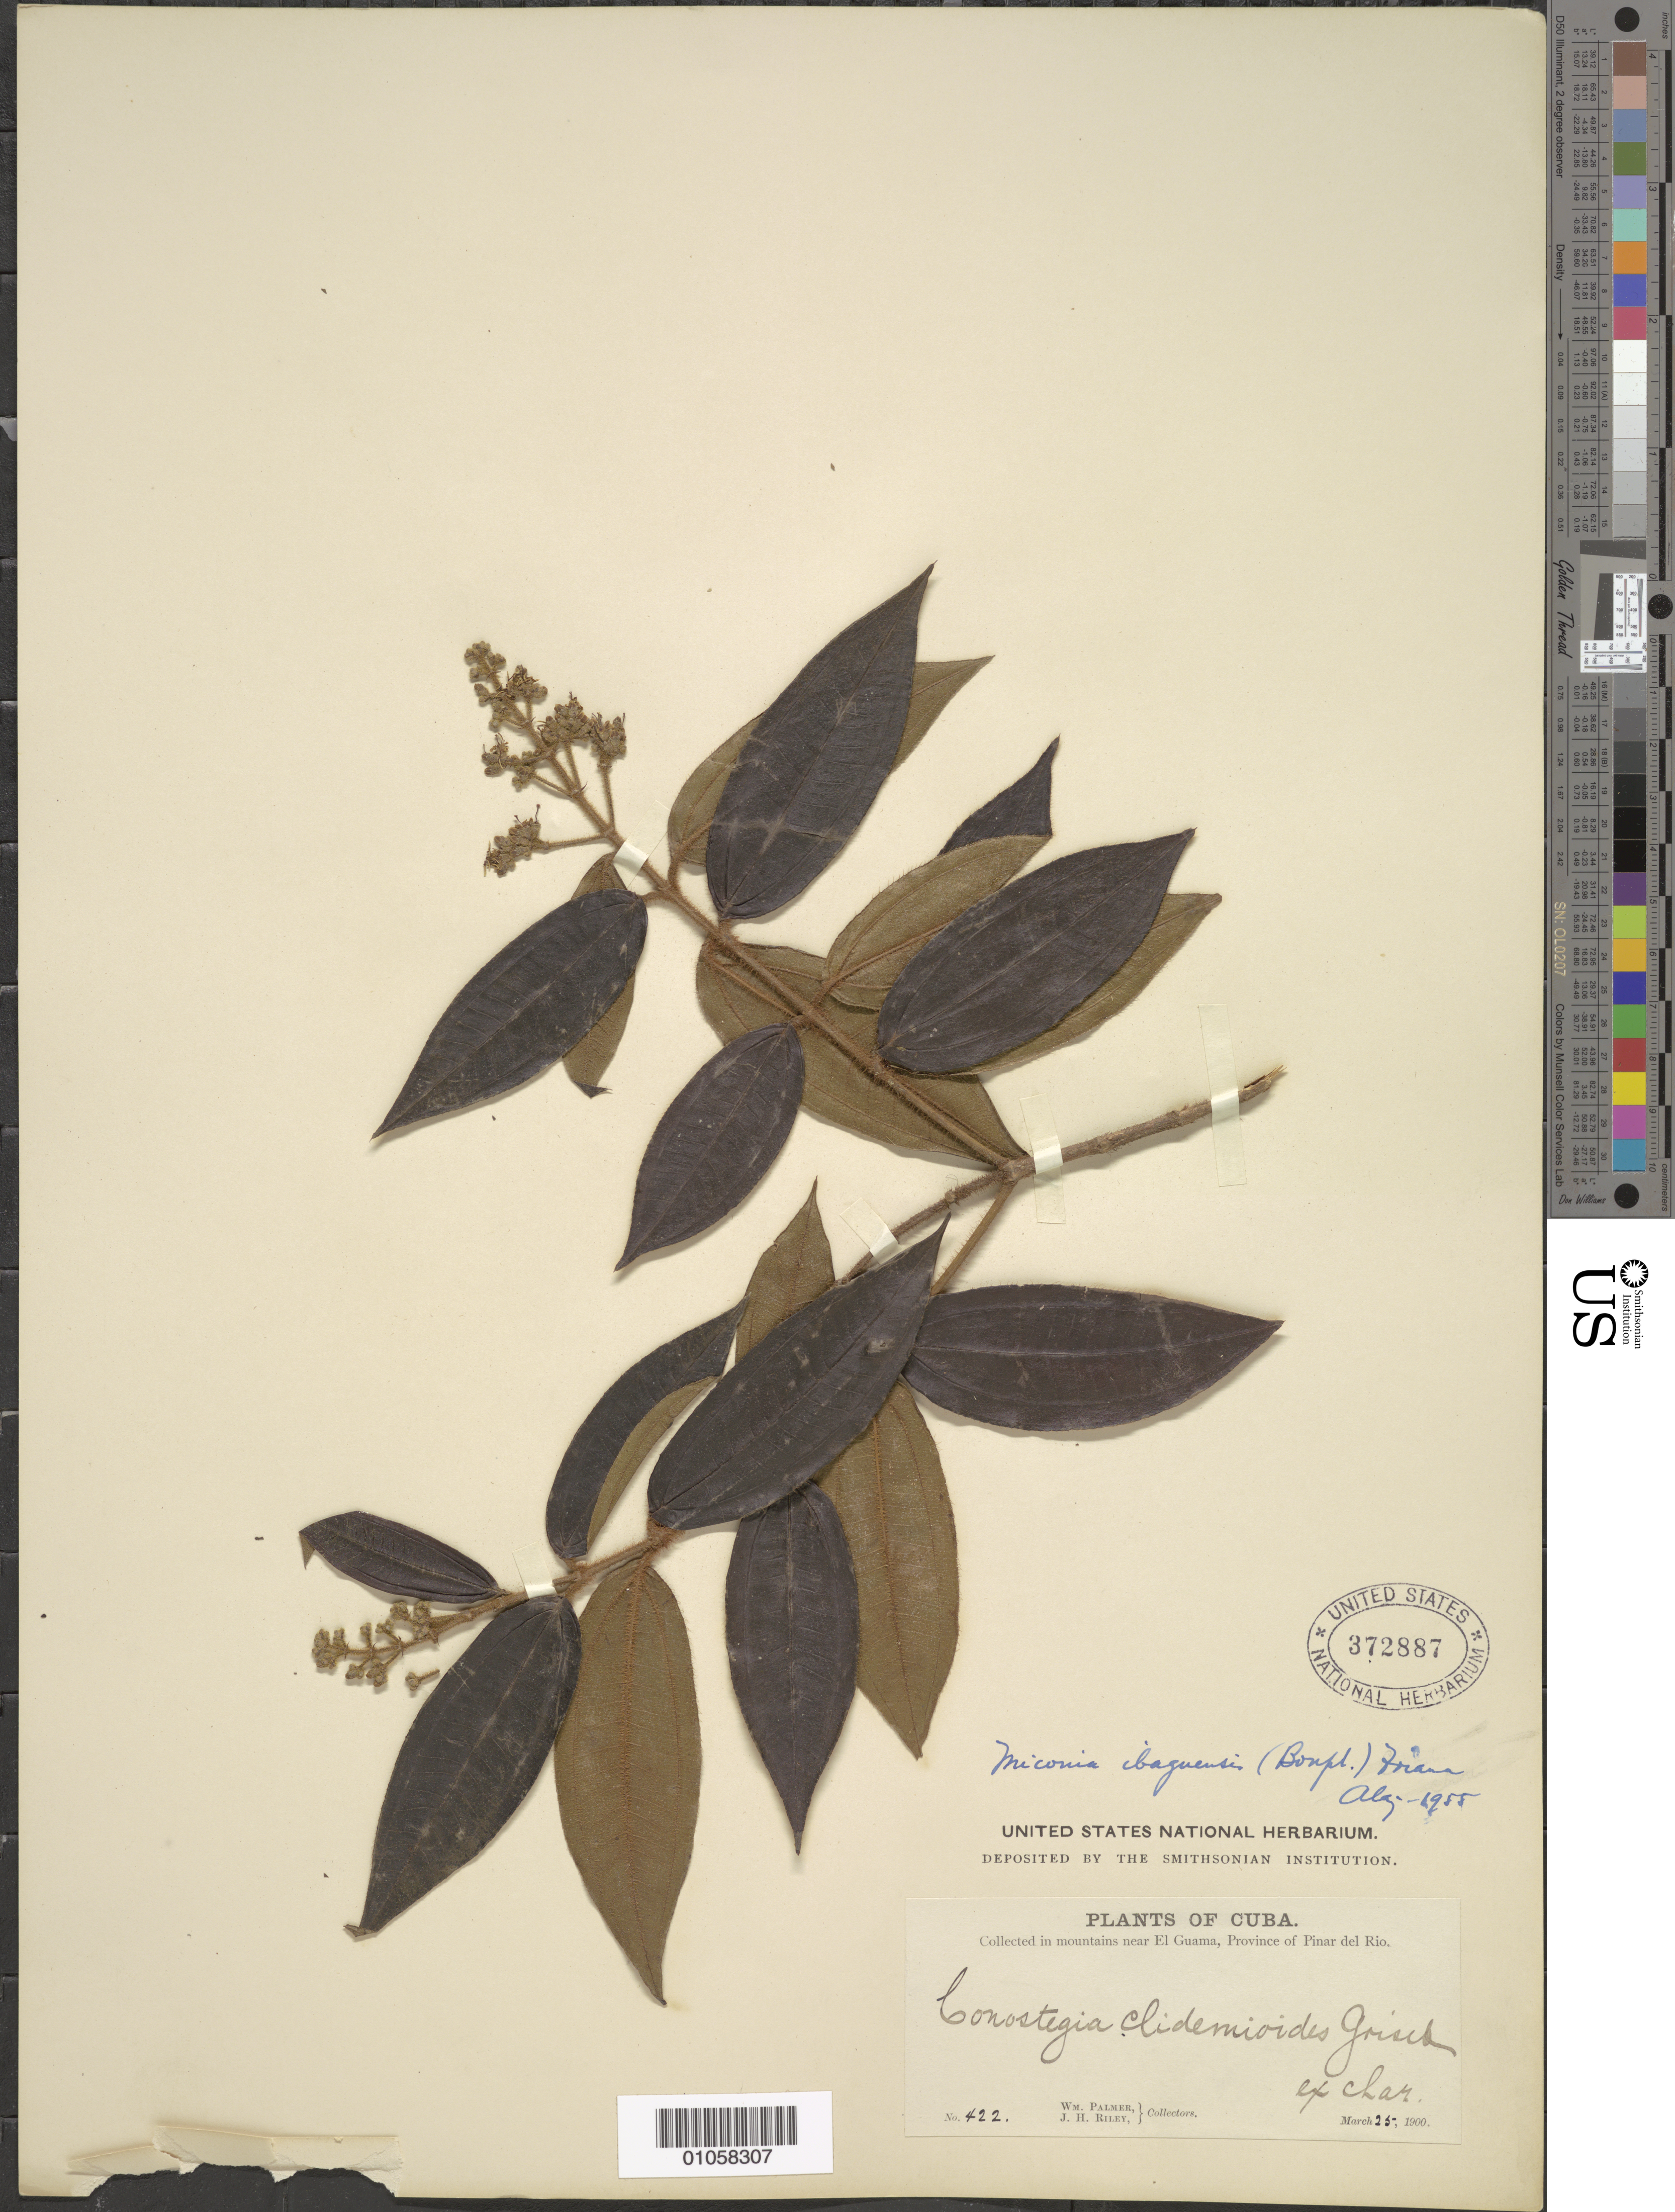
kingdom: Plantae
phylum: Tracheophyta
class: Magnoliopsida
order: Myrtales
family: Melastomataceae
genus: Miconia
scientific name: Miconia ibaguensis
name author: (Bonpl.) Triana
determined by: Liogier, Alain H.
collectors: W. Palmer & J. H. Riley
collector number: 422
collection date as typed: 25 Mar 1900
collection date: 1900-03-25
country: Cuba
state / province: Pinar del Río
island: Cuba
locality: El Guama, near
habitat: In mountains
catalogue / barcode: US 372887